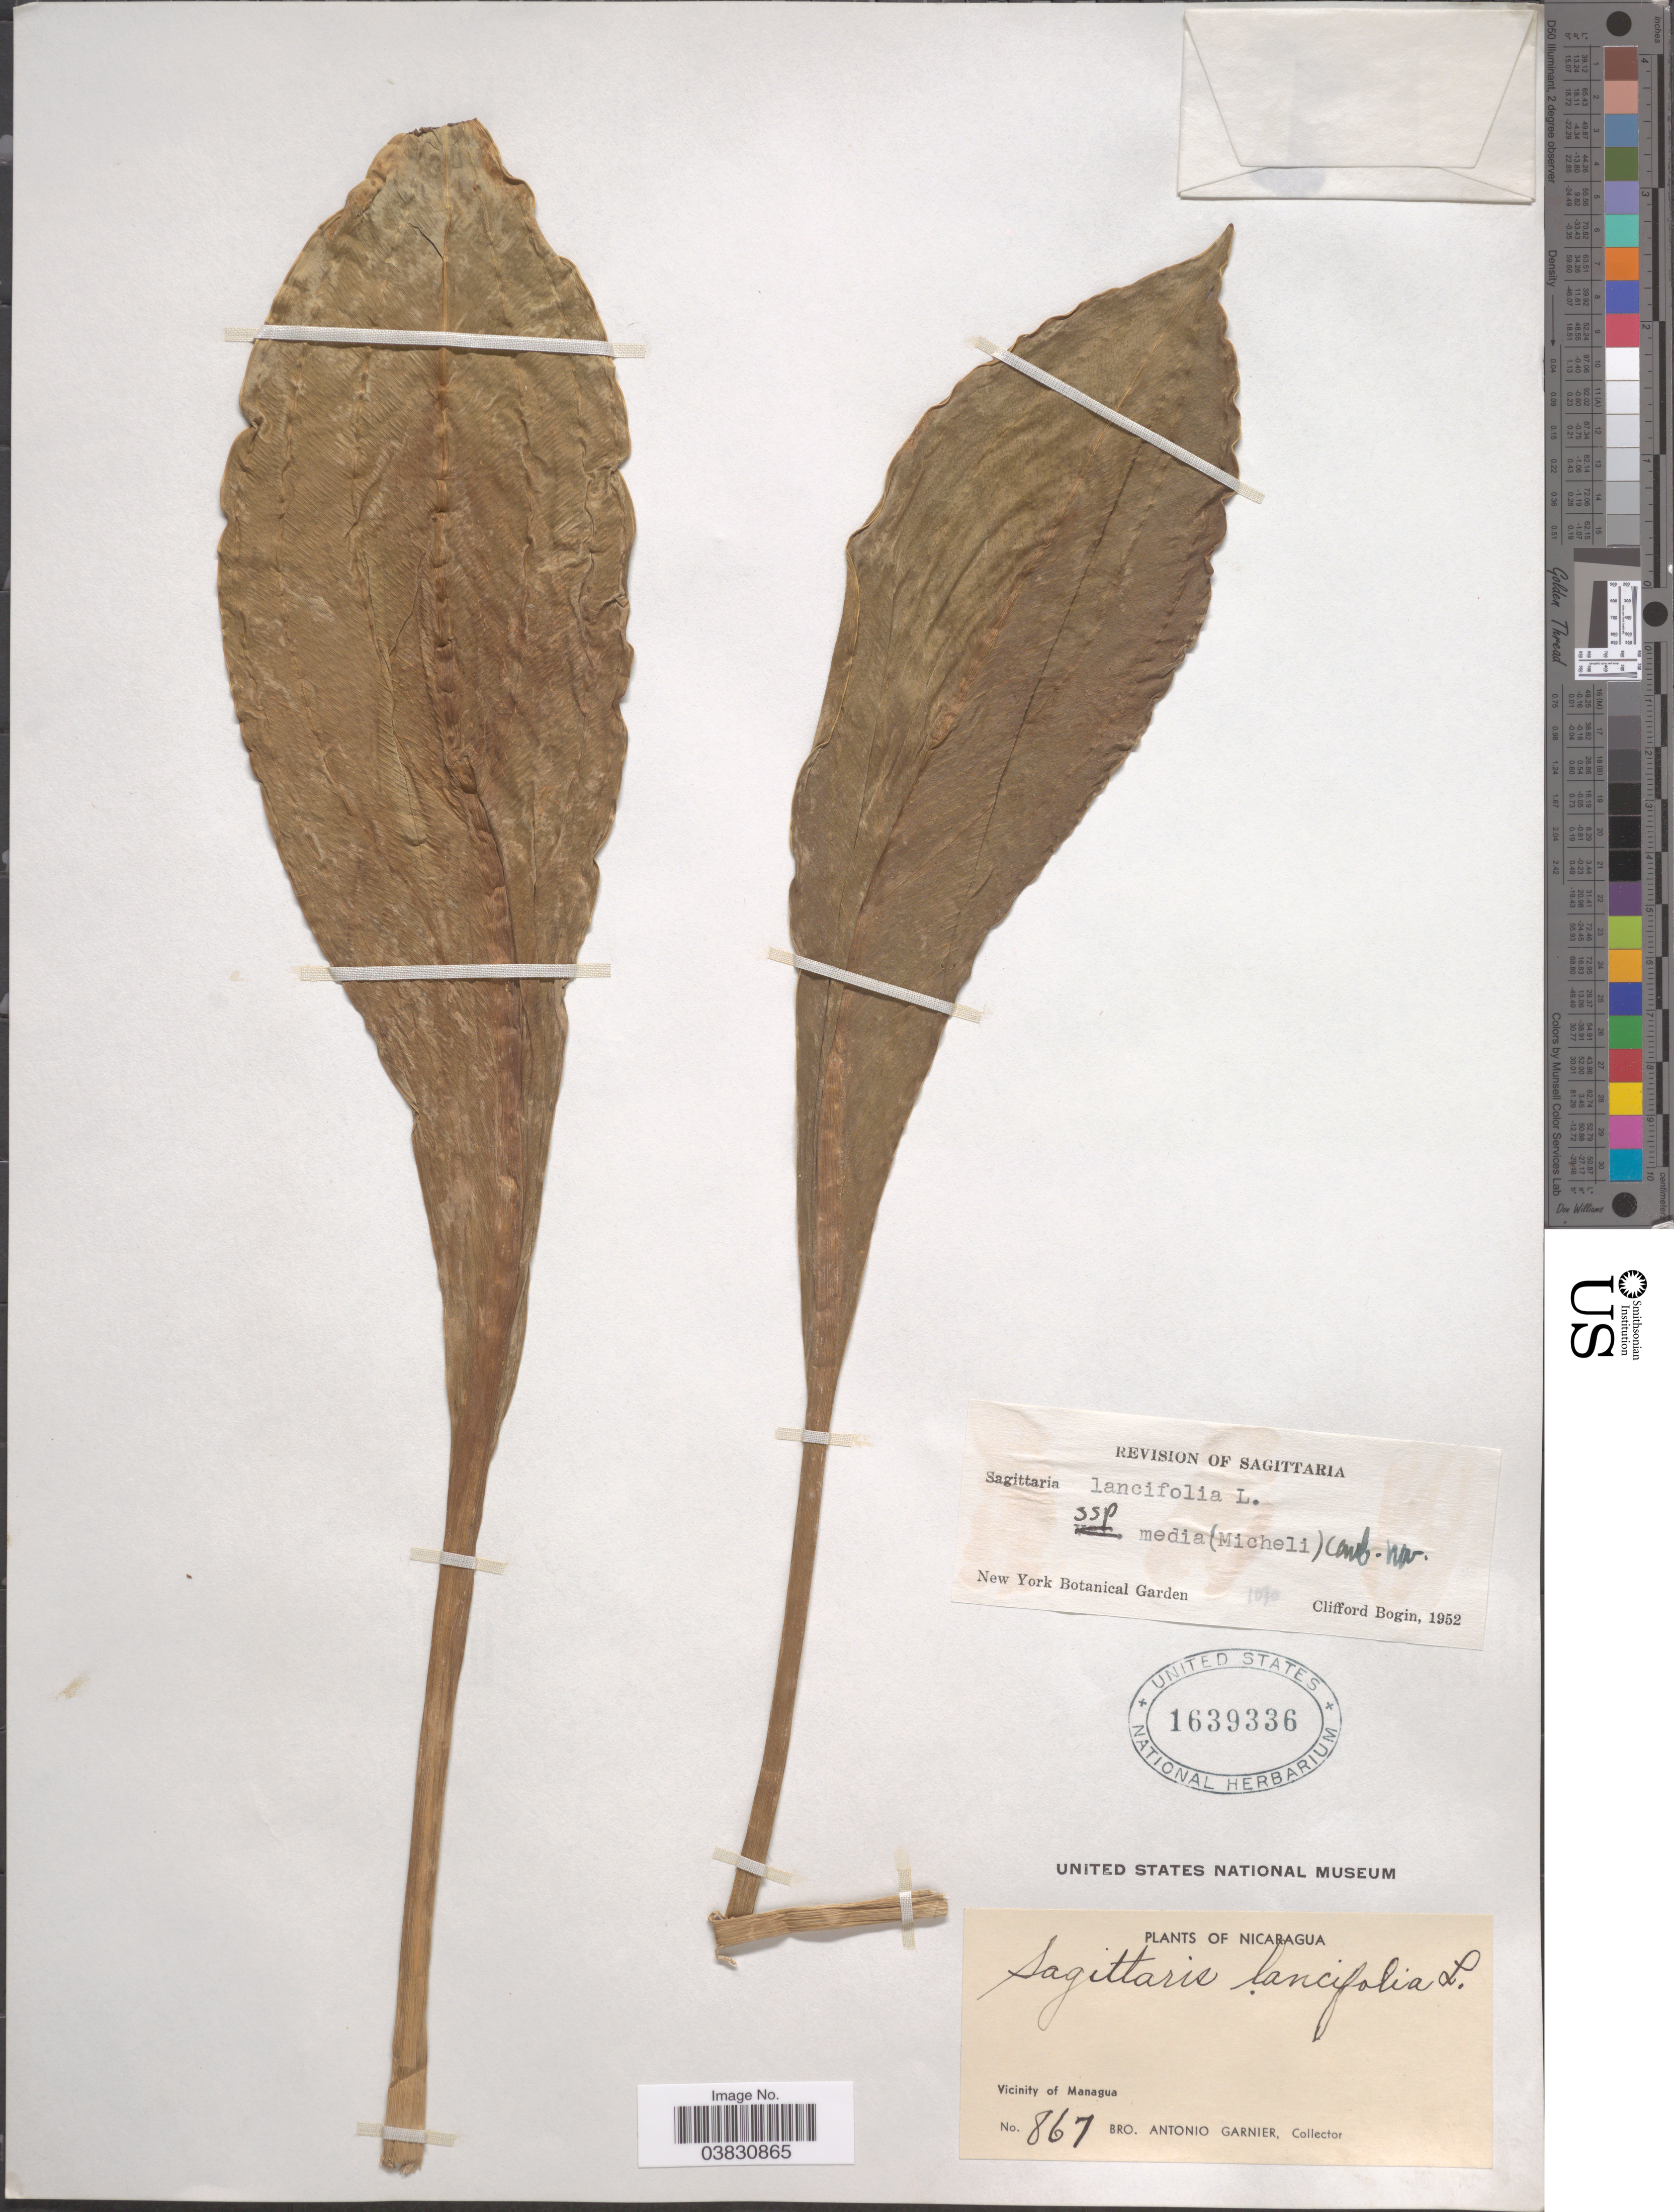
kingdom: Plantae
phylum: Tracheophyta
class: Liliopsida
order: Alismatales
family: Alismataceae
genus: Sagittaria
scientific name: Sagittaria lancifolia subsp. media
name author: (Micheli) Bogin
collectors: Bro. A. Garnier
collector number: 687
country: Nicaragua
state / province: Managua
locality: Vicinity of Managua.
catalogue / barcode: US 1639336